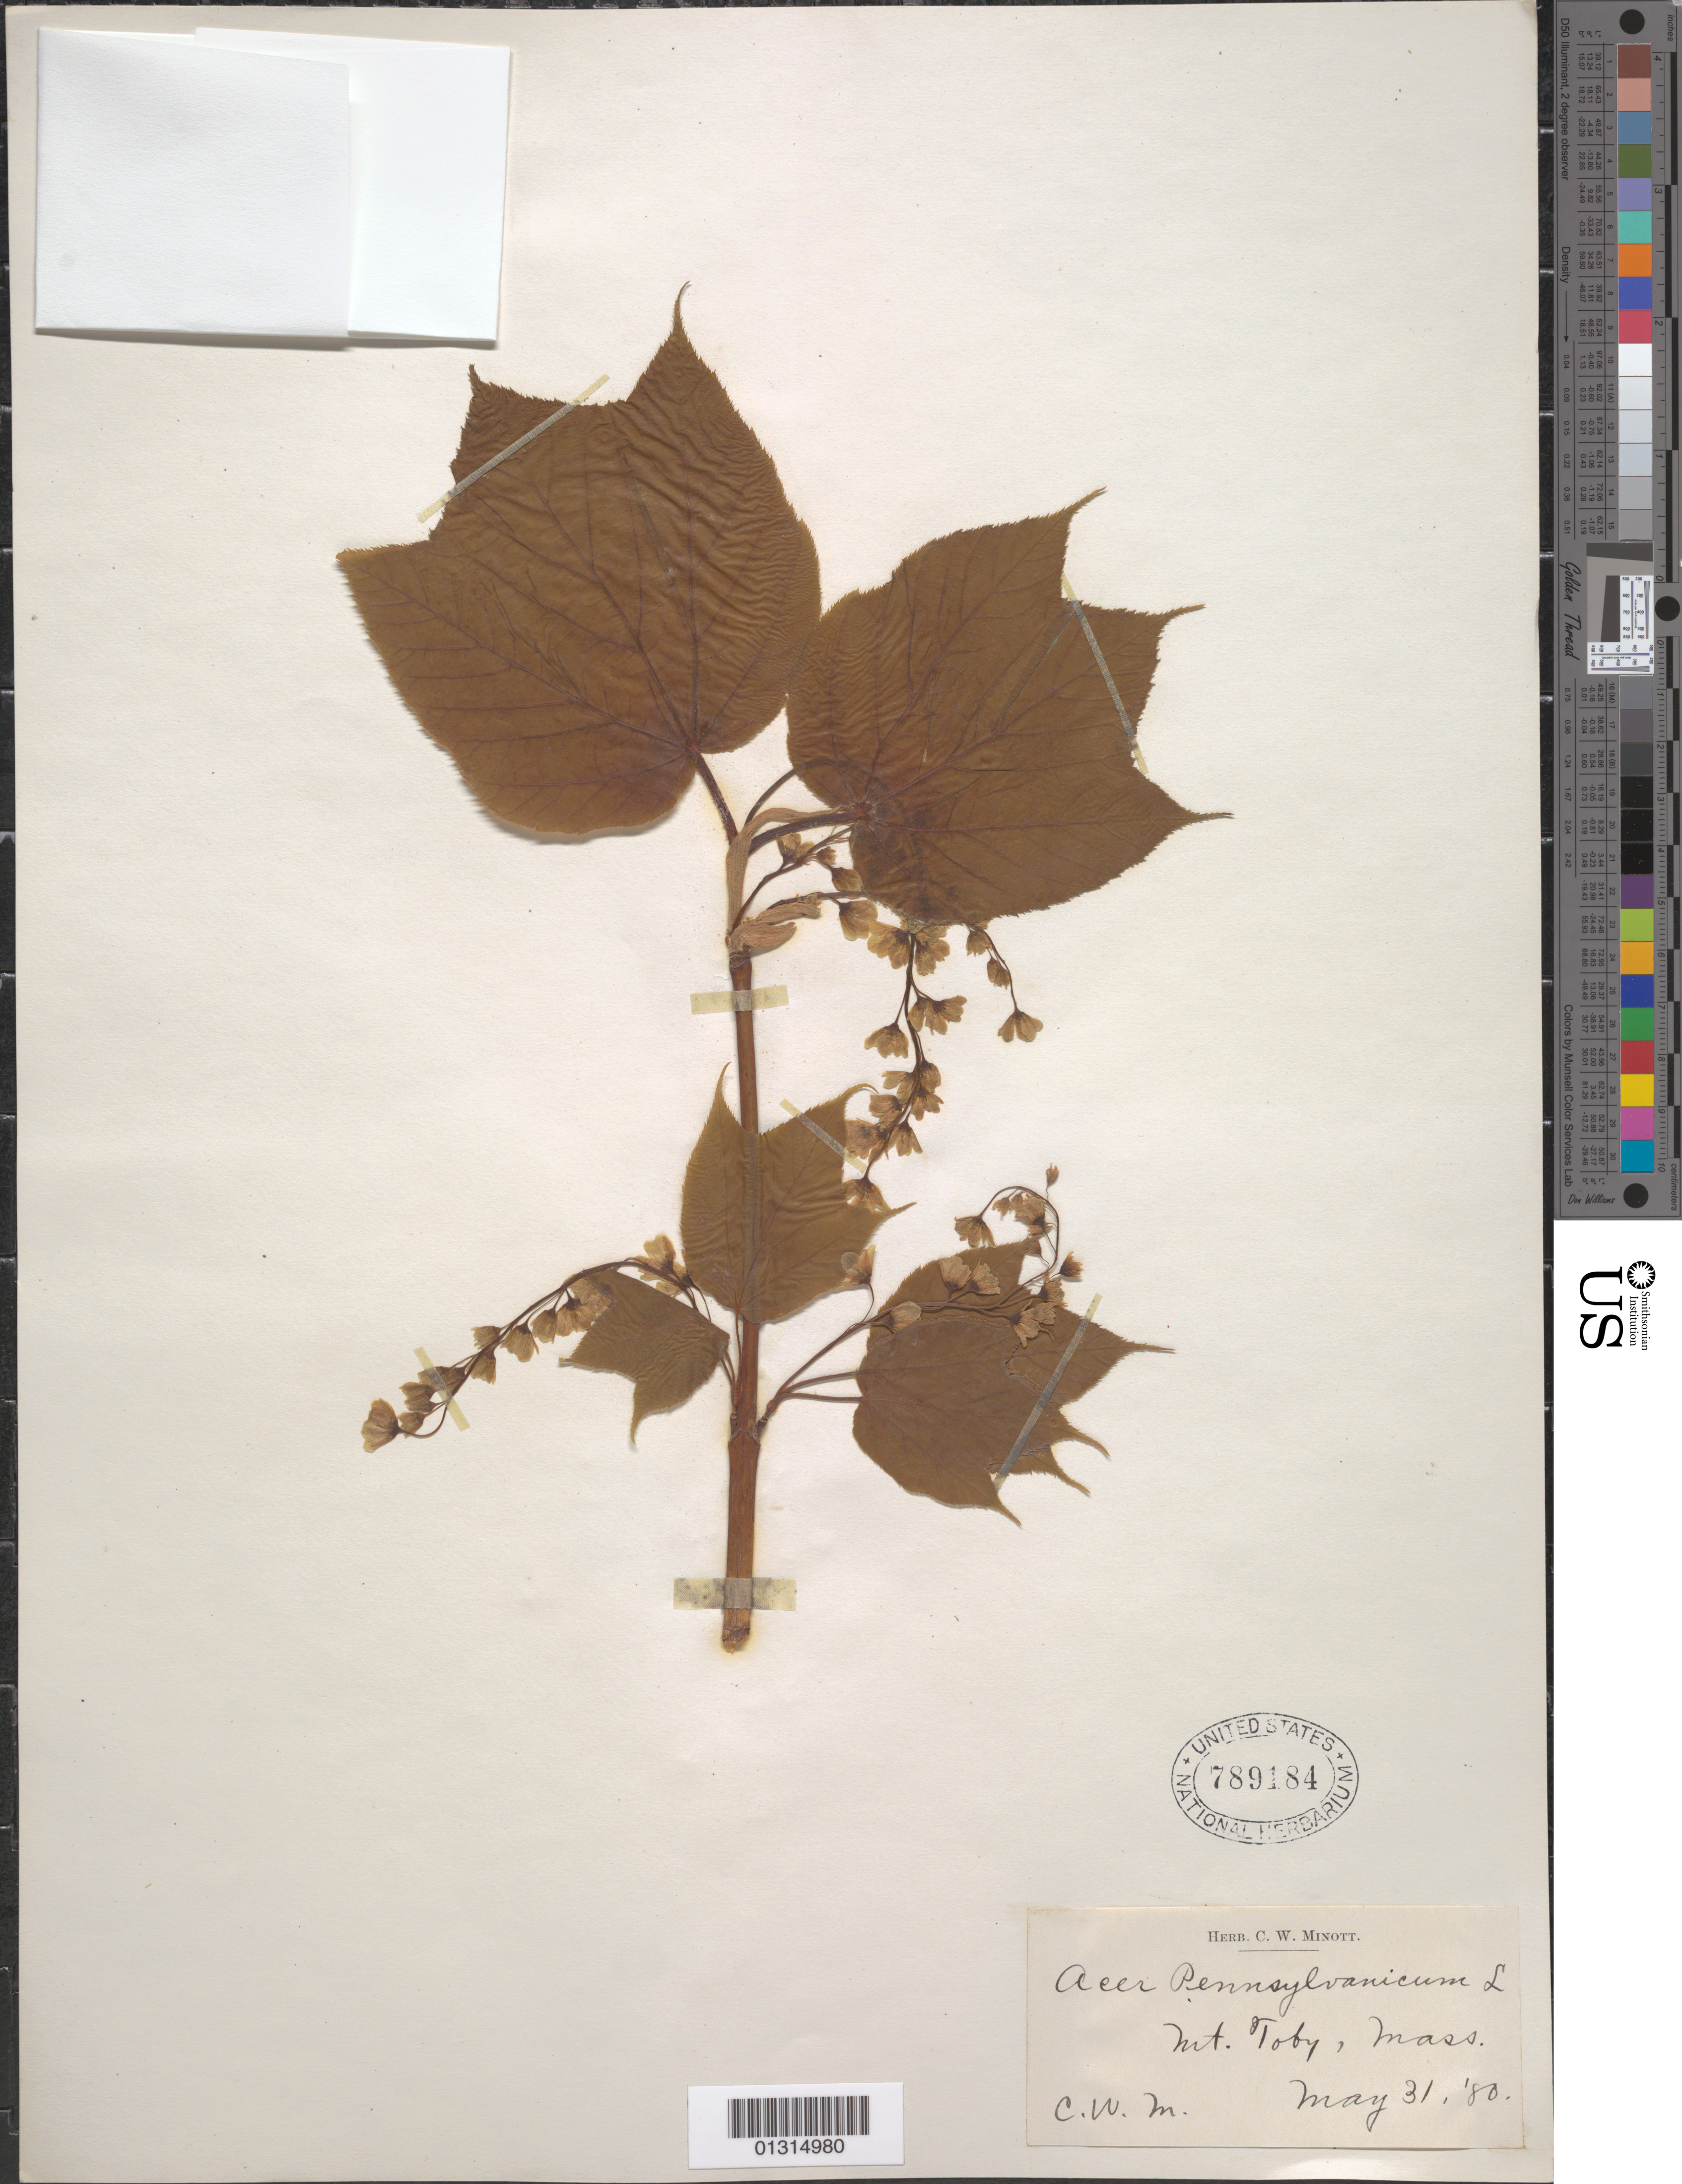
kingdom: Plantae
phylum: Tracheophyta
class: Magnoliopsida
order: Sapindales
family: Sapindaceae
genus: Acer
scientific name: Acer pensylvanicum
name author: L.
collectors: C. Minott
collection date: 1880-05-31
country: United States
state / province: Massachusetts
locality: Mt. Toby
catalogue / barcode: US 789184